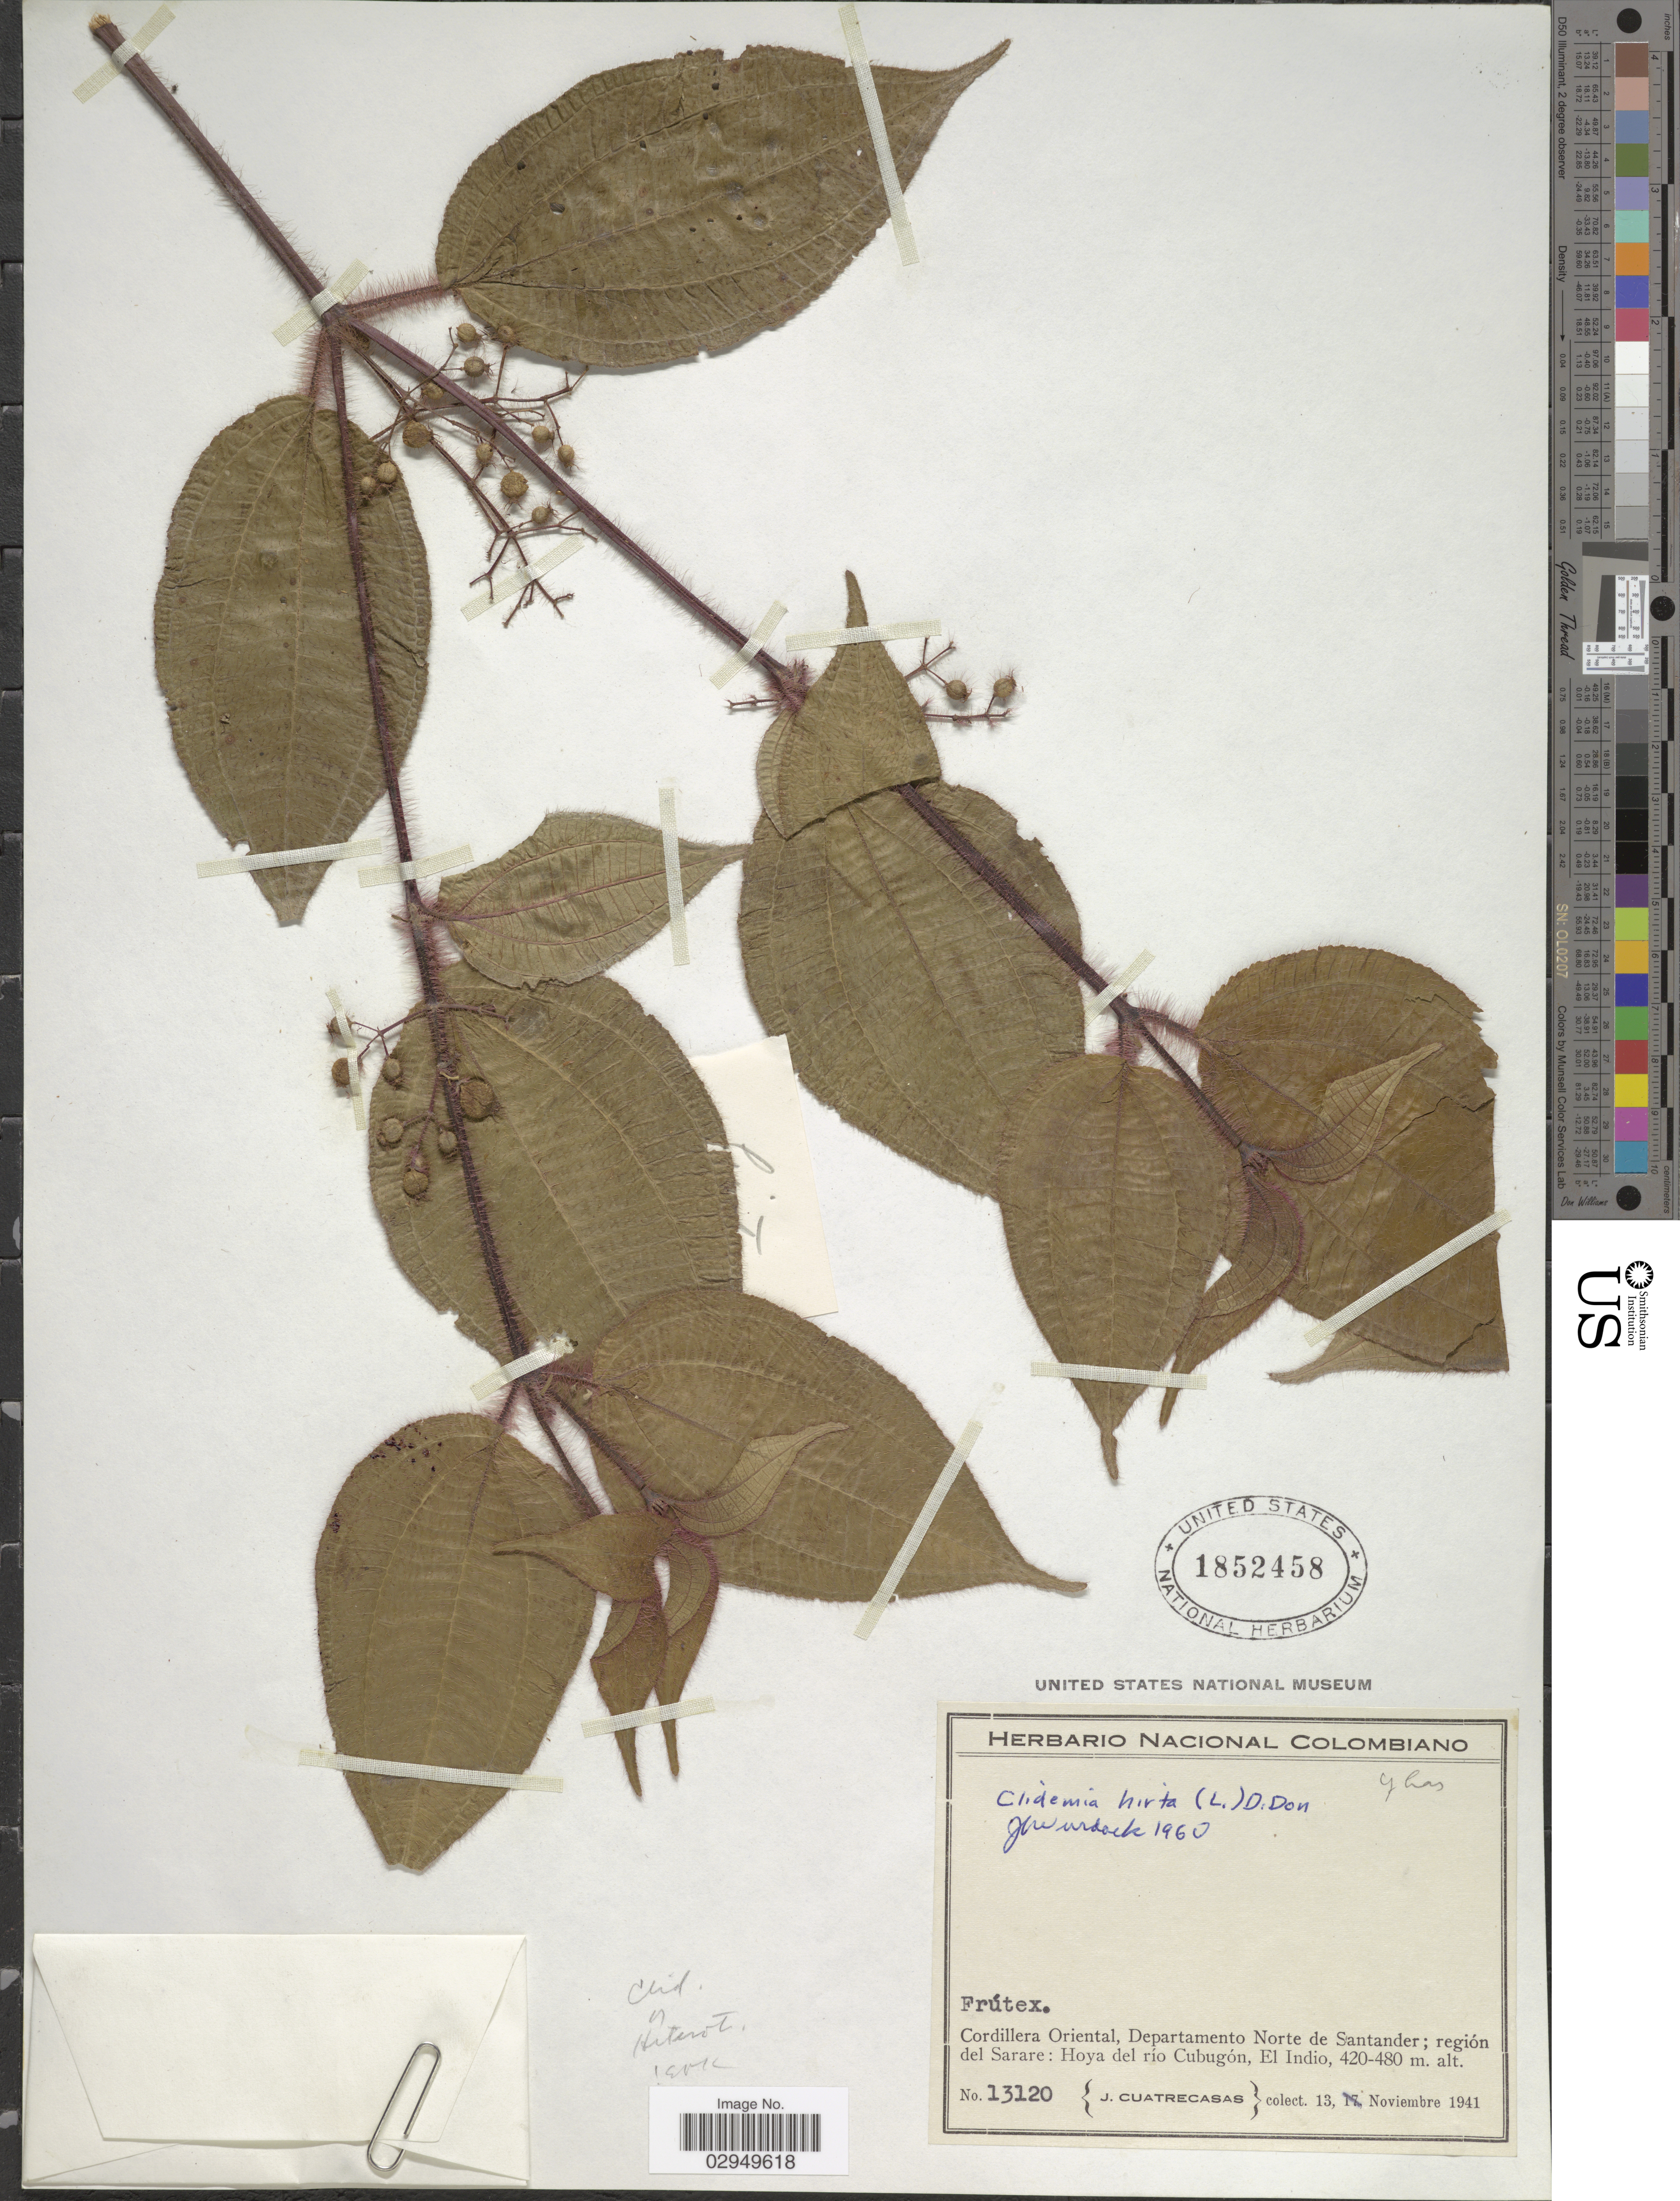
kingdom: Plantae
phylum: Tracheophyta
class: Magnoliopsida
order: Myrtales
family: Melastomataceae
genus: Clidemia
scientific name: Clidemia hirta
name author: (L.) D. Don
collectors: J. Cuatrecasas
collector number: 13120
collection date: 1941-11-13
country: Colombia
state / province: Norte de Santander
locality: Cordillera Oriental, Departamento Norte de Santander; región del Sarare: Hoya del río Cubugón, El Indio.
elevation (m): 420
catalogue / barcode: US 1852458